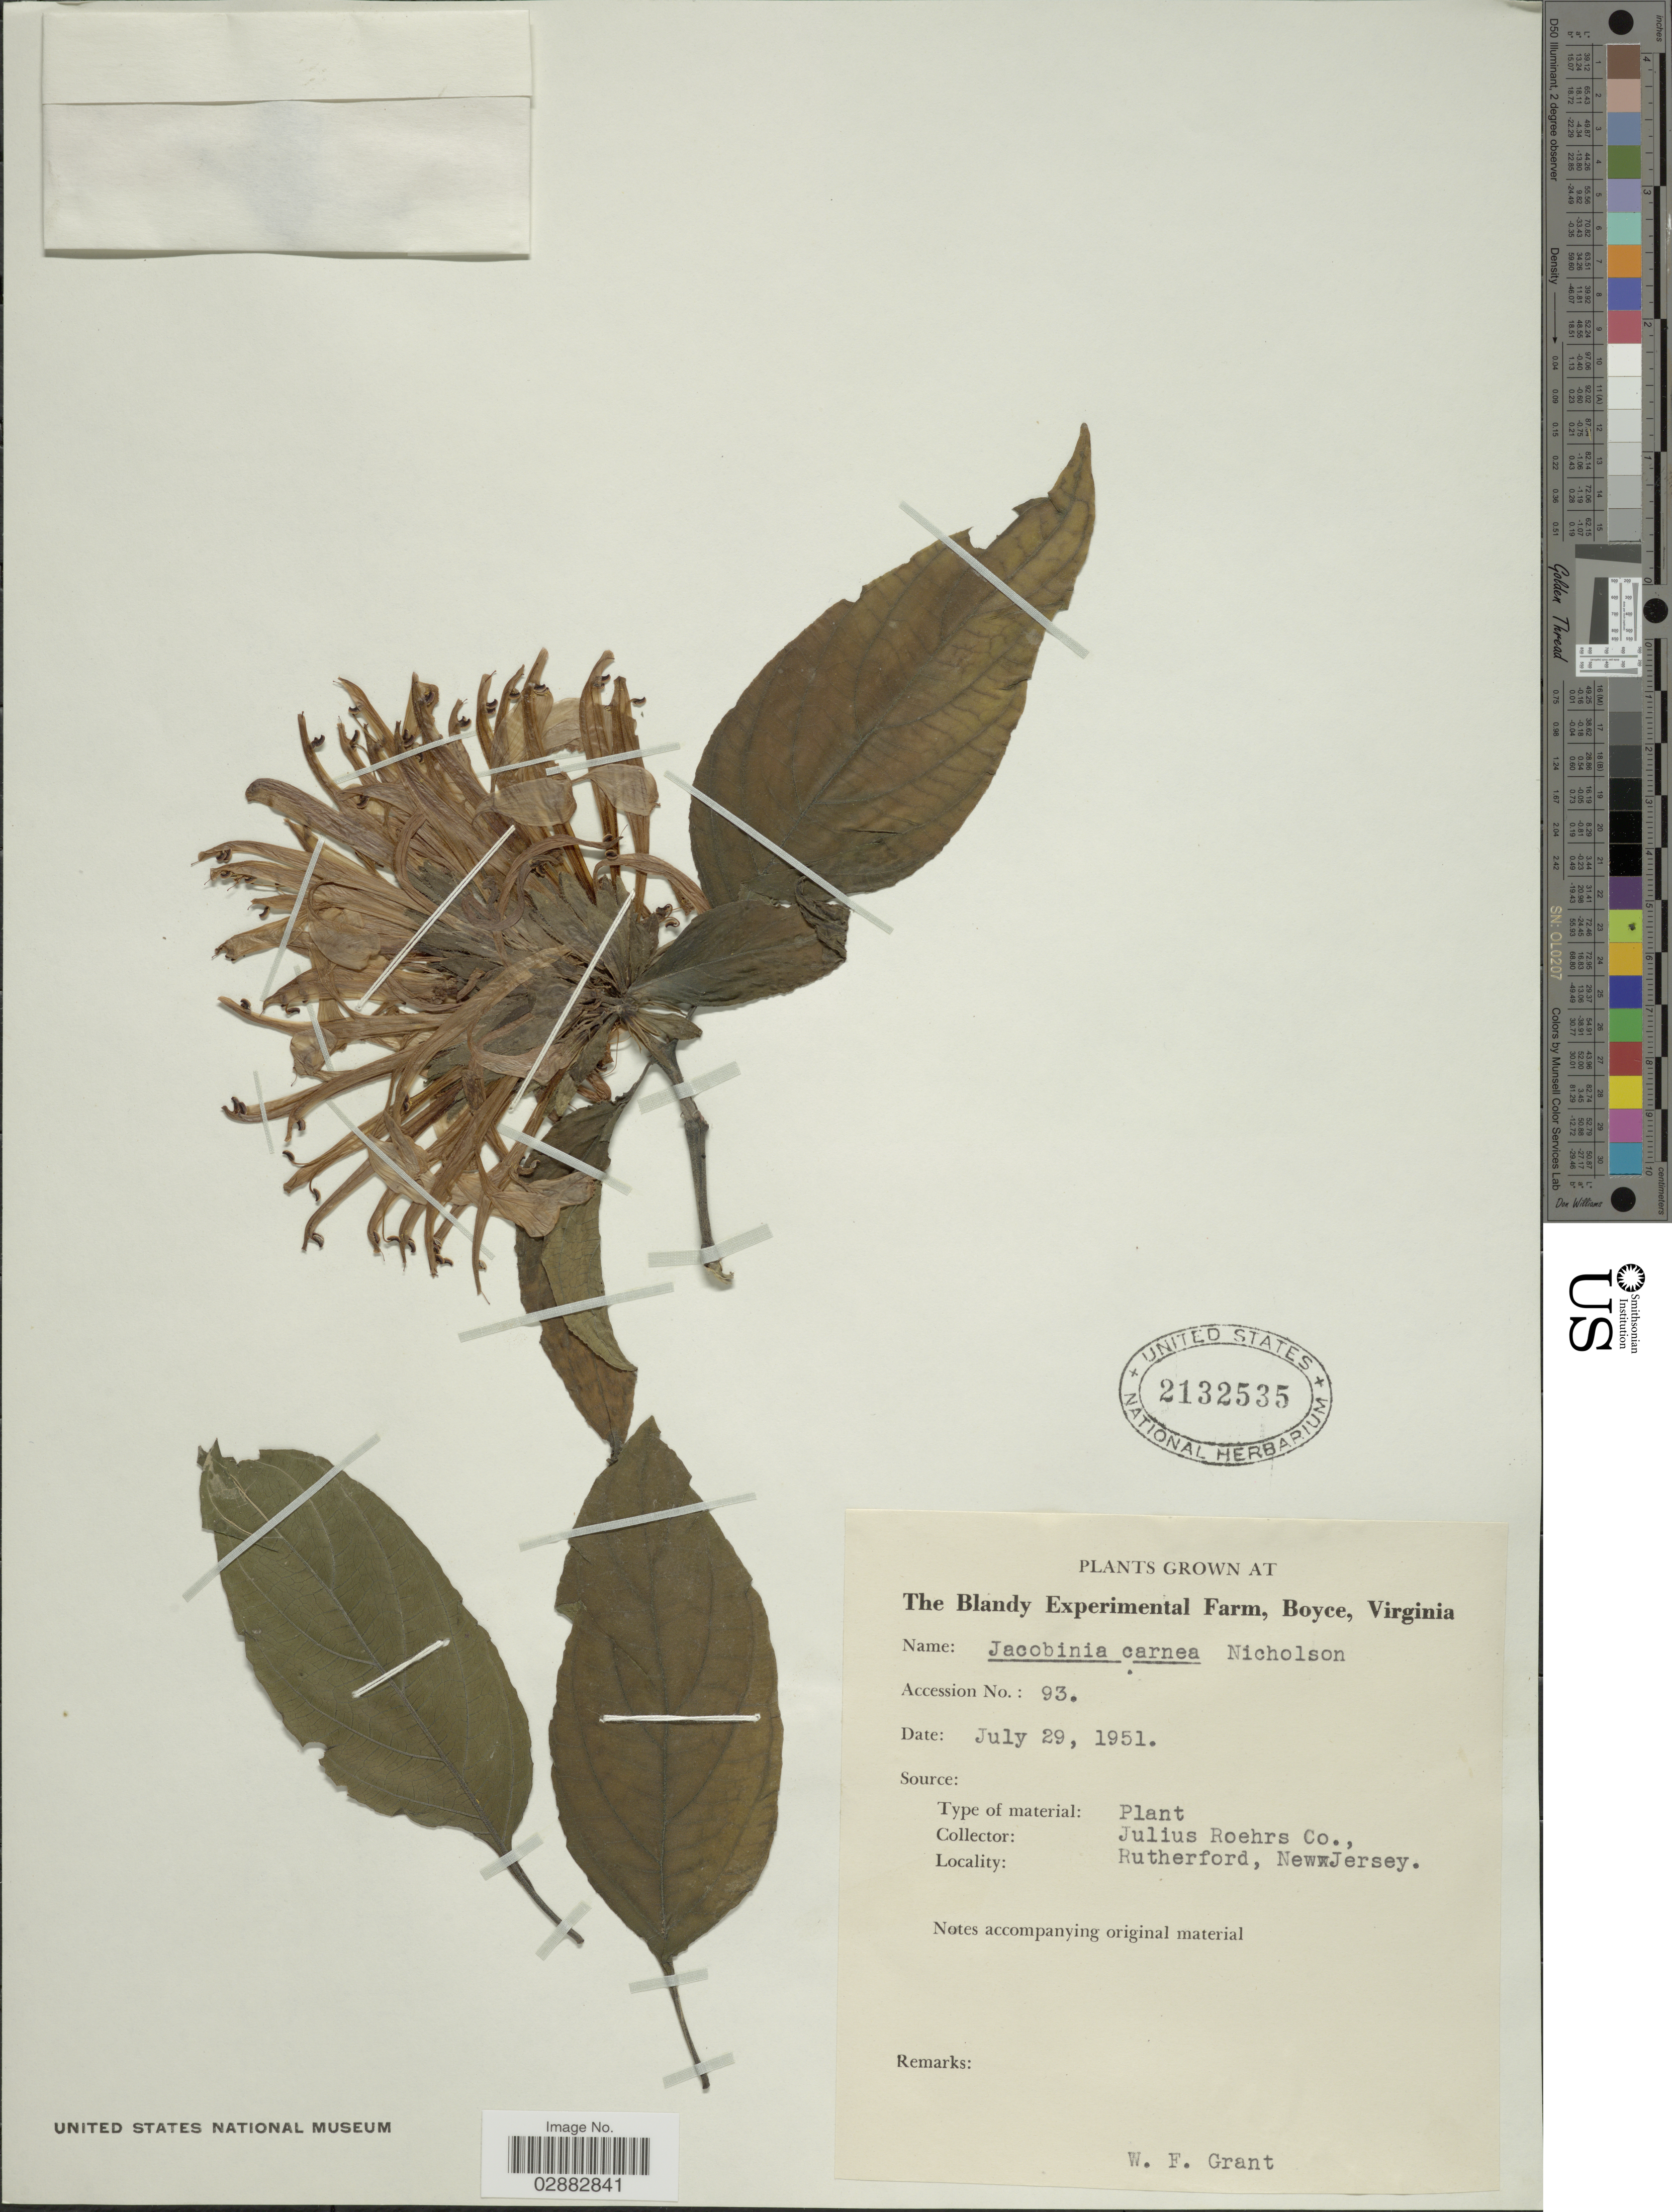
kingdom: Plantae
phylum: Tracheophyta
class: Magnoliopsida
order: Lamiales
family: Acanthaceae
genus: Jacobinia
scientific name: Jacobinia carnea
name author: (Lindl.) G. Nicholson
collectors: Julius Roehrs Co.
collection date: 1951-07-29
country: United States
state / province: Virginia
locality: The Blandy Experimental Farm, Boyce.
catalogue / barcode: US 2132535